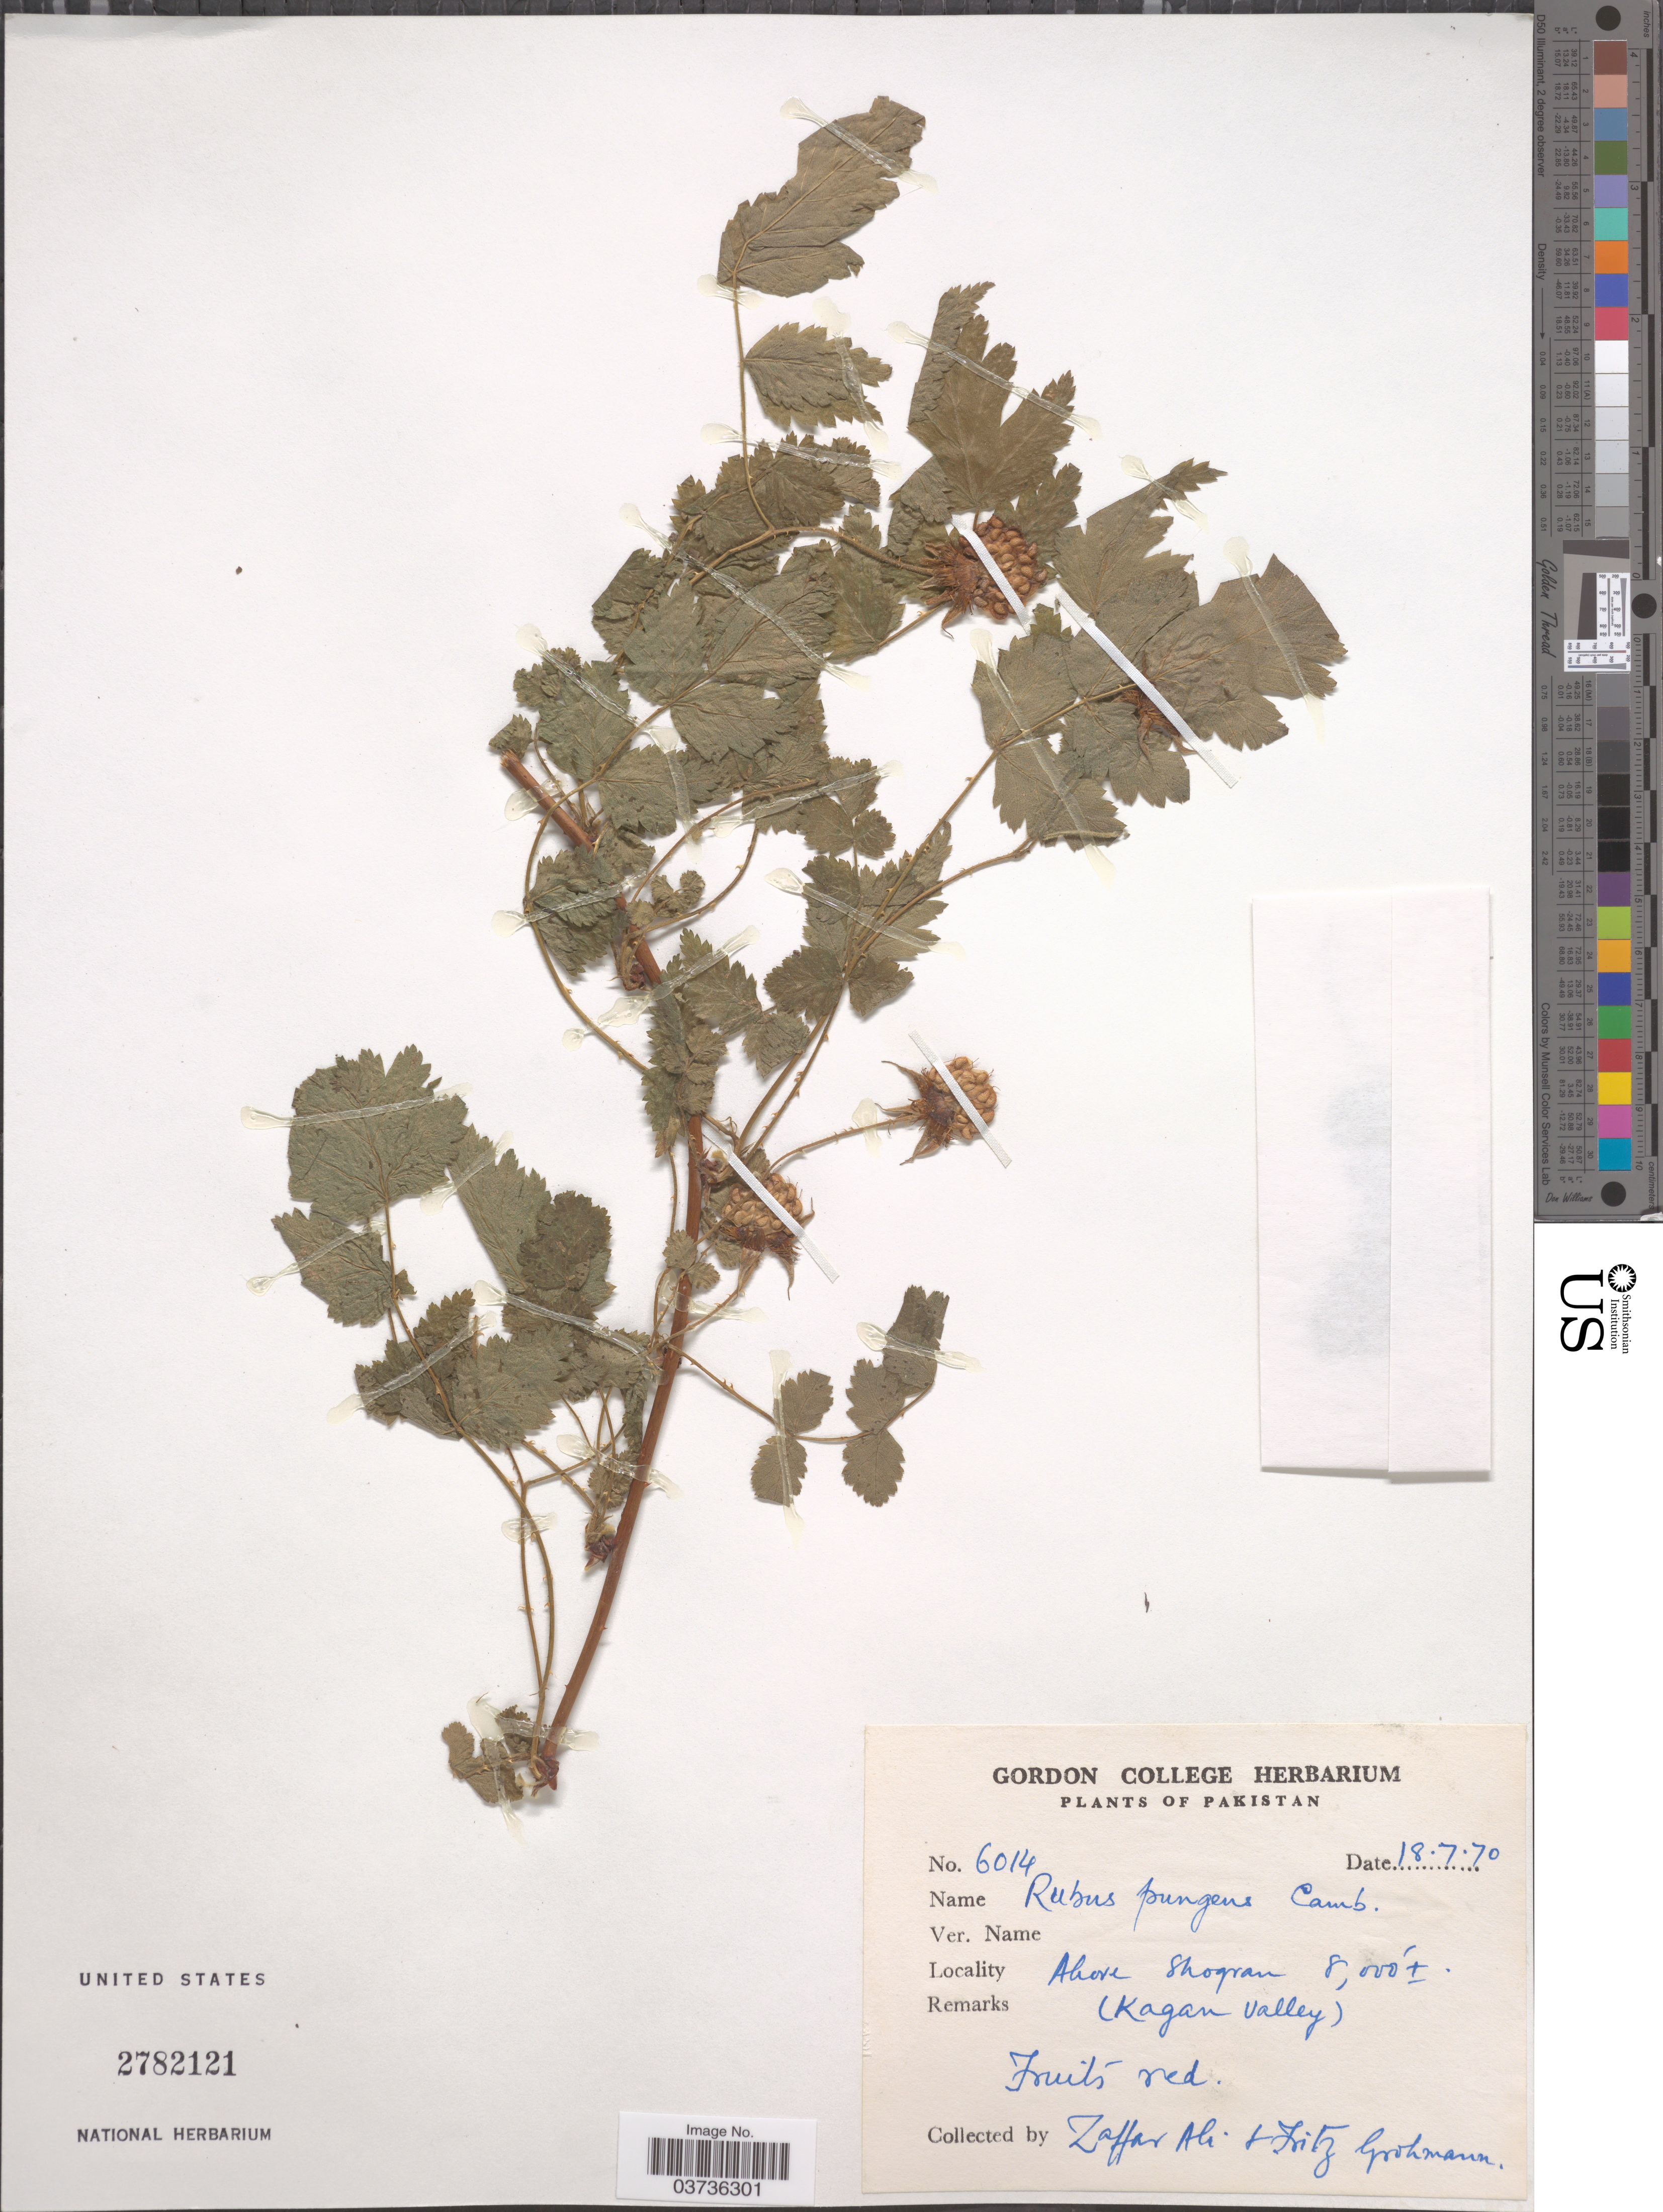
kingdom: Plantae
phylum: Tracheophyta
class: Magnoliopsida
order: Rosales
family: Rosaceae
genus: Rubus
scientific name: Rubus pungens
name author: Cambess.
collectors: Z. Ali & F. Grohmann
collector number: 6014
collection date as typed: Transcribed d/m/y: 18/7/70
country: Pakistan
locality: Above Shogran (Kagan Valley).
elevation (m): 2438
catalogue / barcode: US 2782121